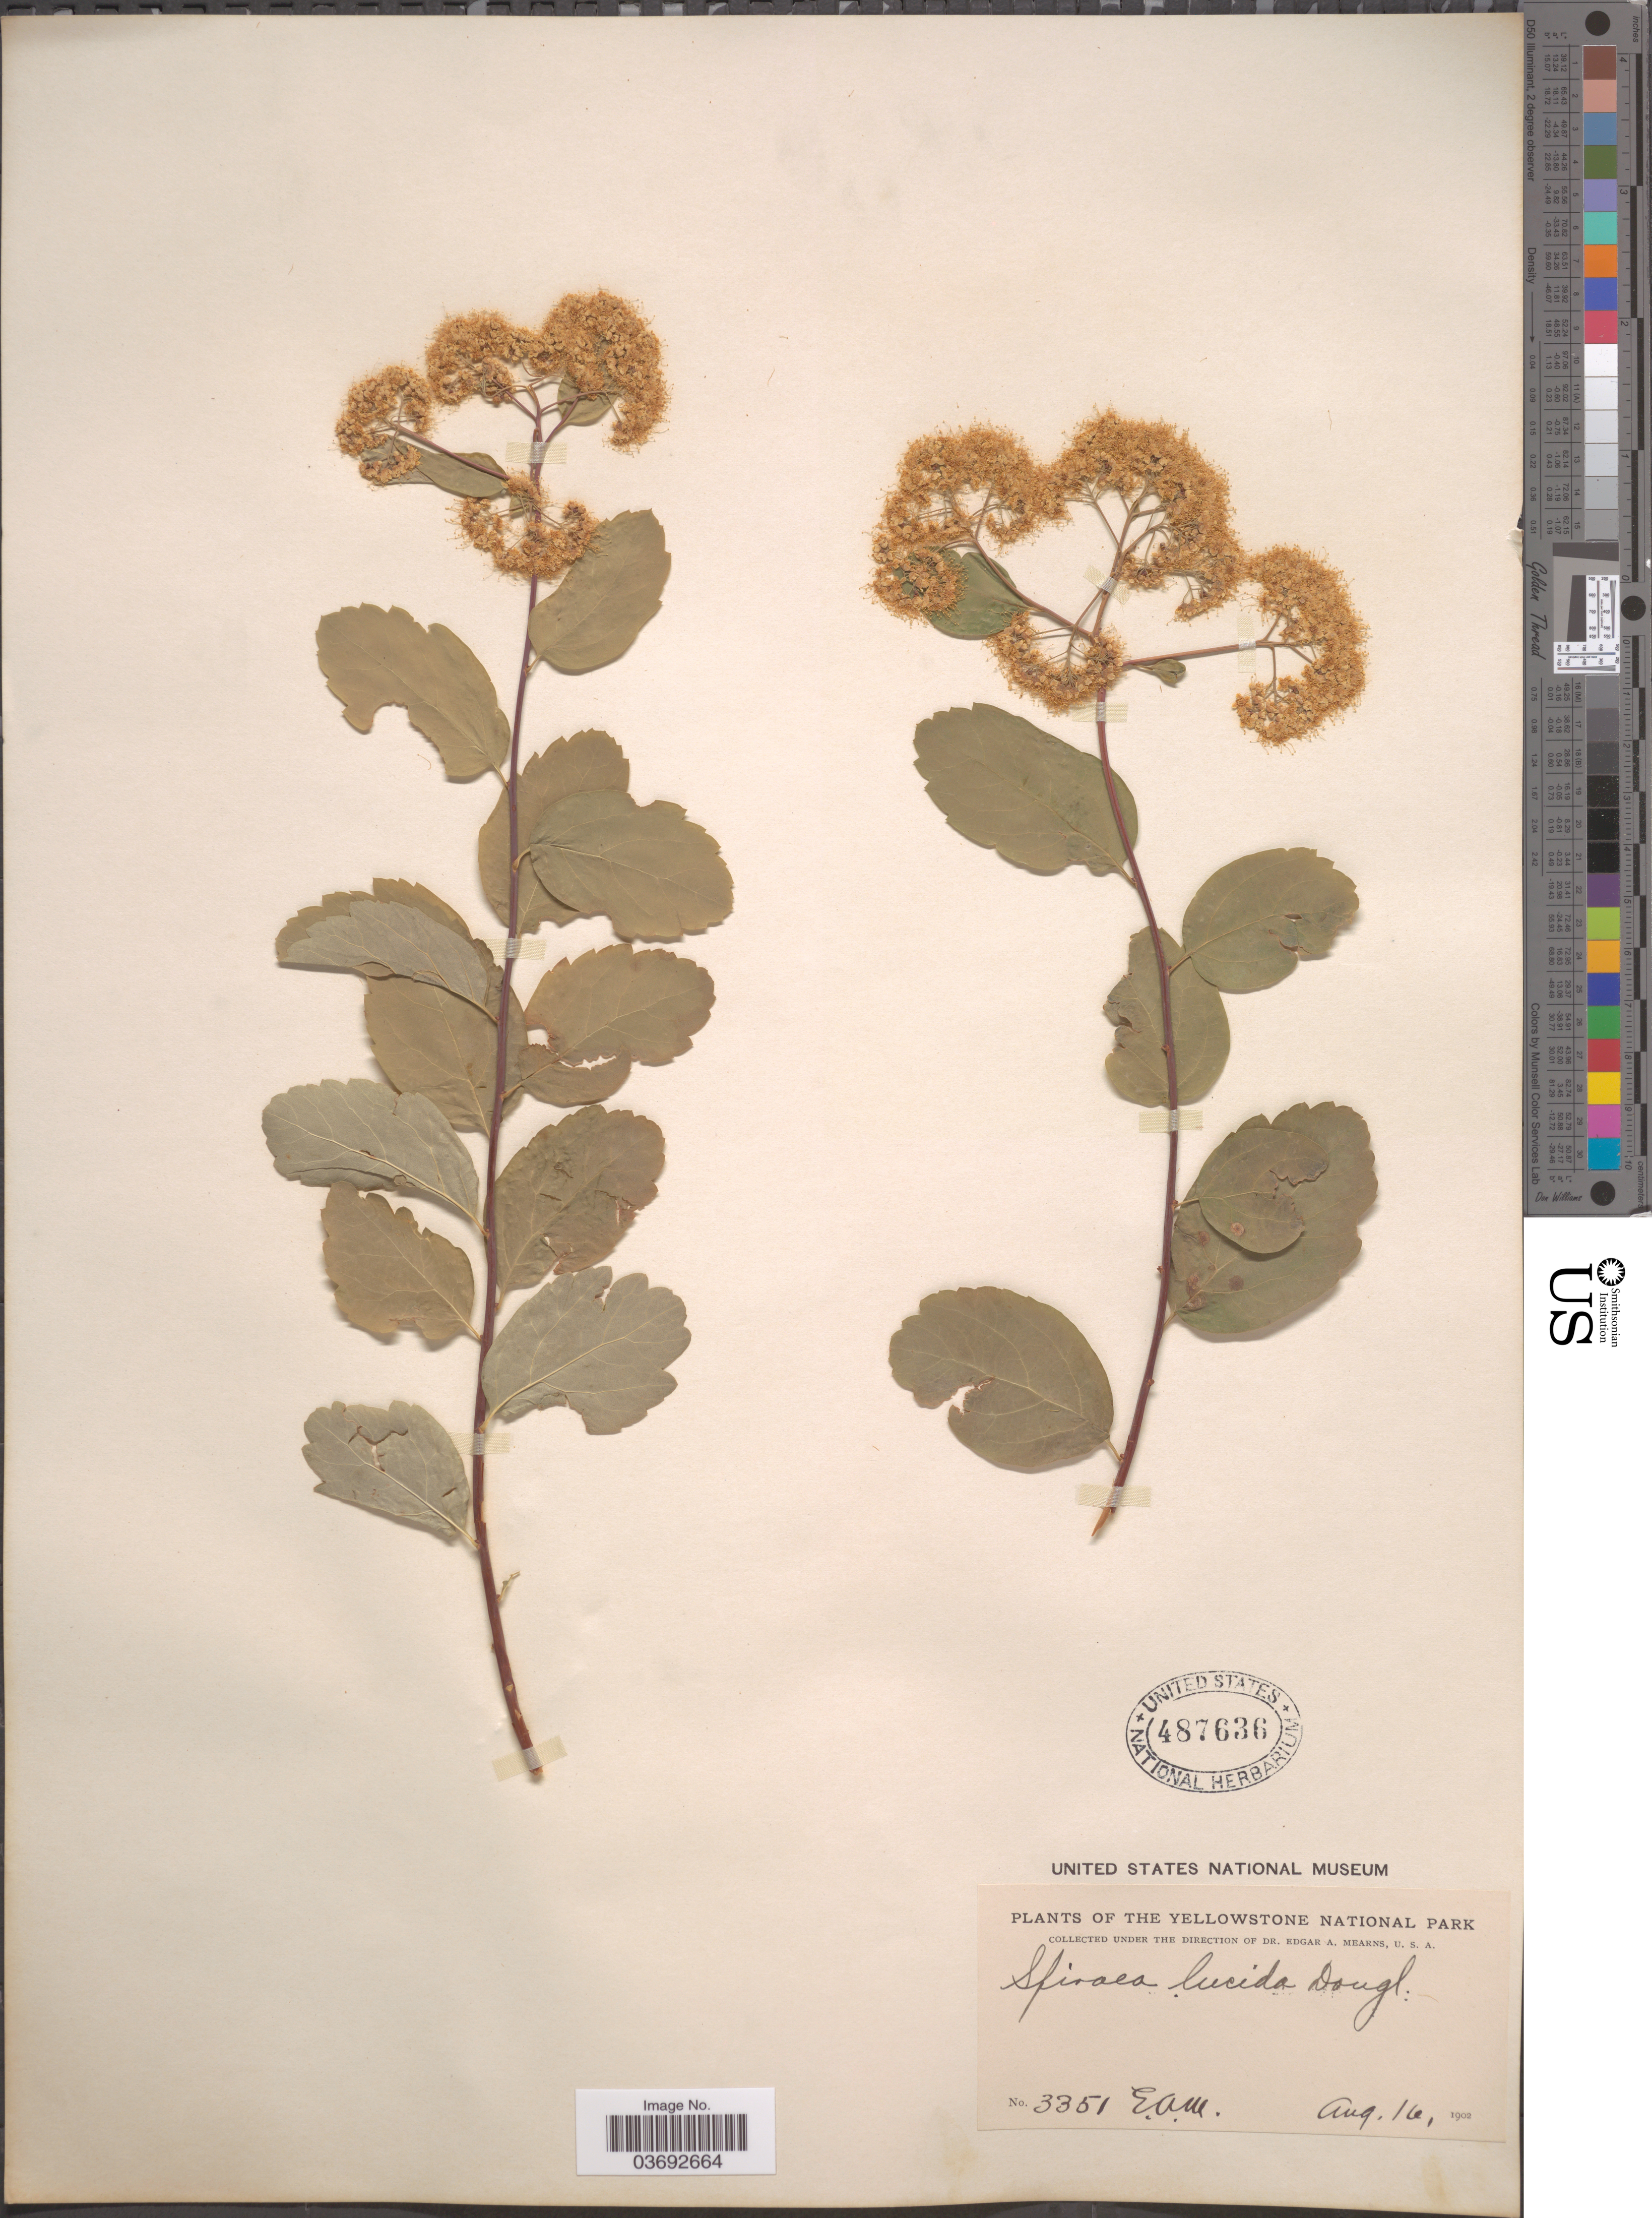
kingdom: Plantae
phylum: Tracheophyta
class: Magnoliopsida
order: Rosales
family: Rosaceae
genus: Spiraea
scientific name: Spiraea lucida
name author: Douglas ex Greene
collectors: E. A. Mearns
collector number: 3351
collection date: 1902-08-16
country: United States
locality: Yellowstone National Park.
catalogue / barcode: US 487636